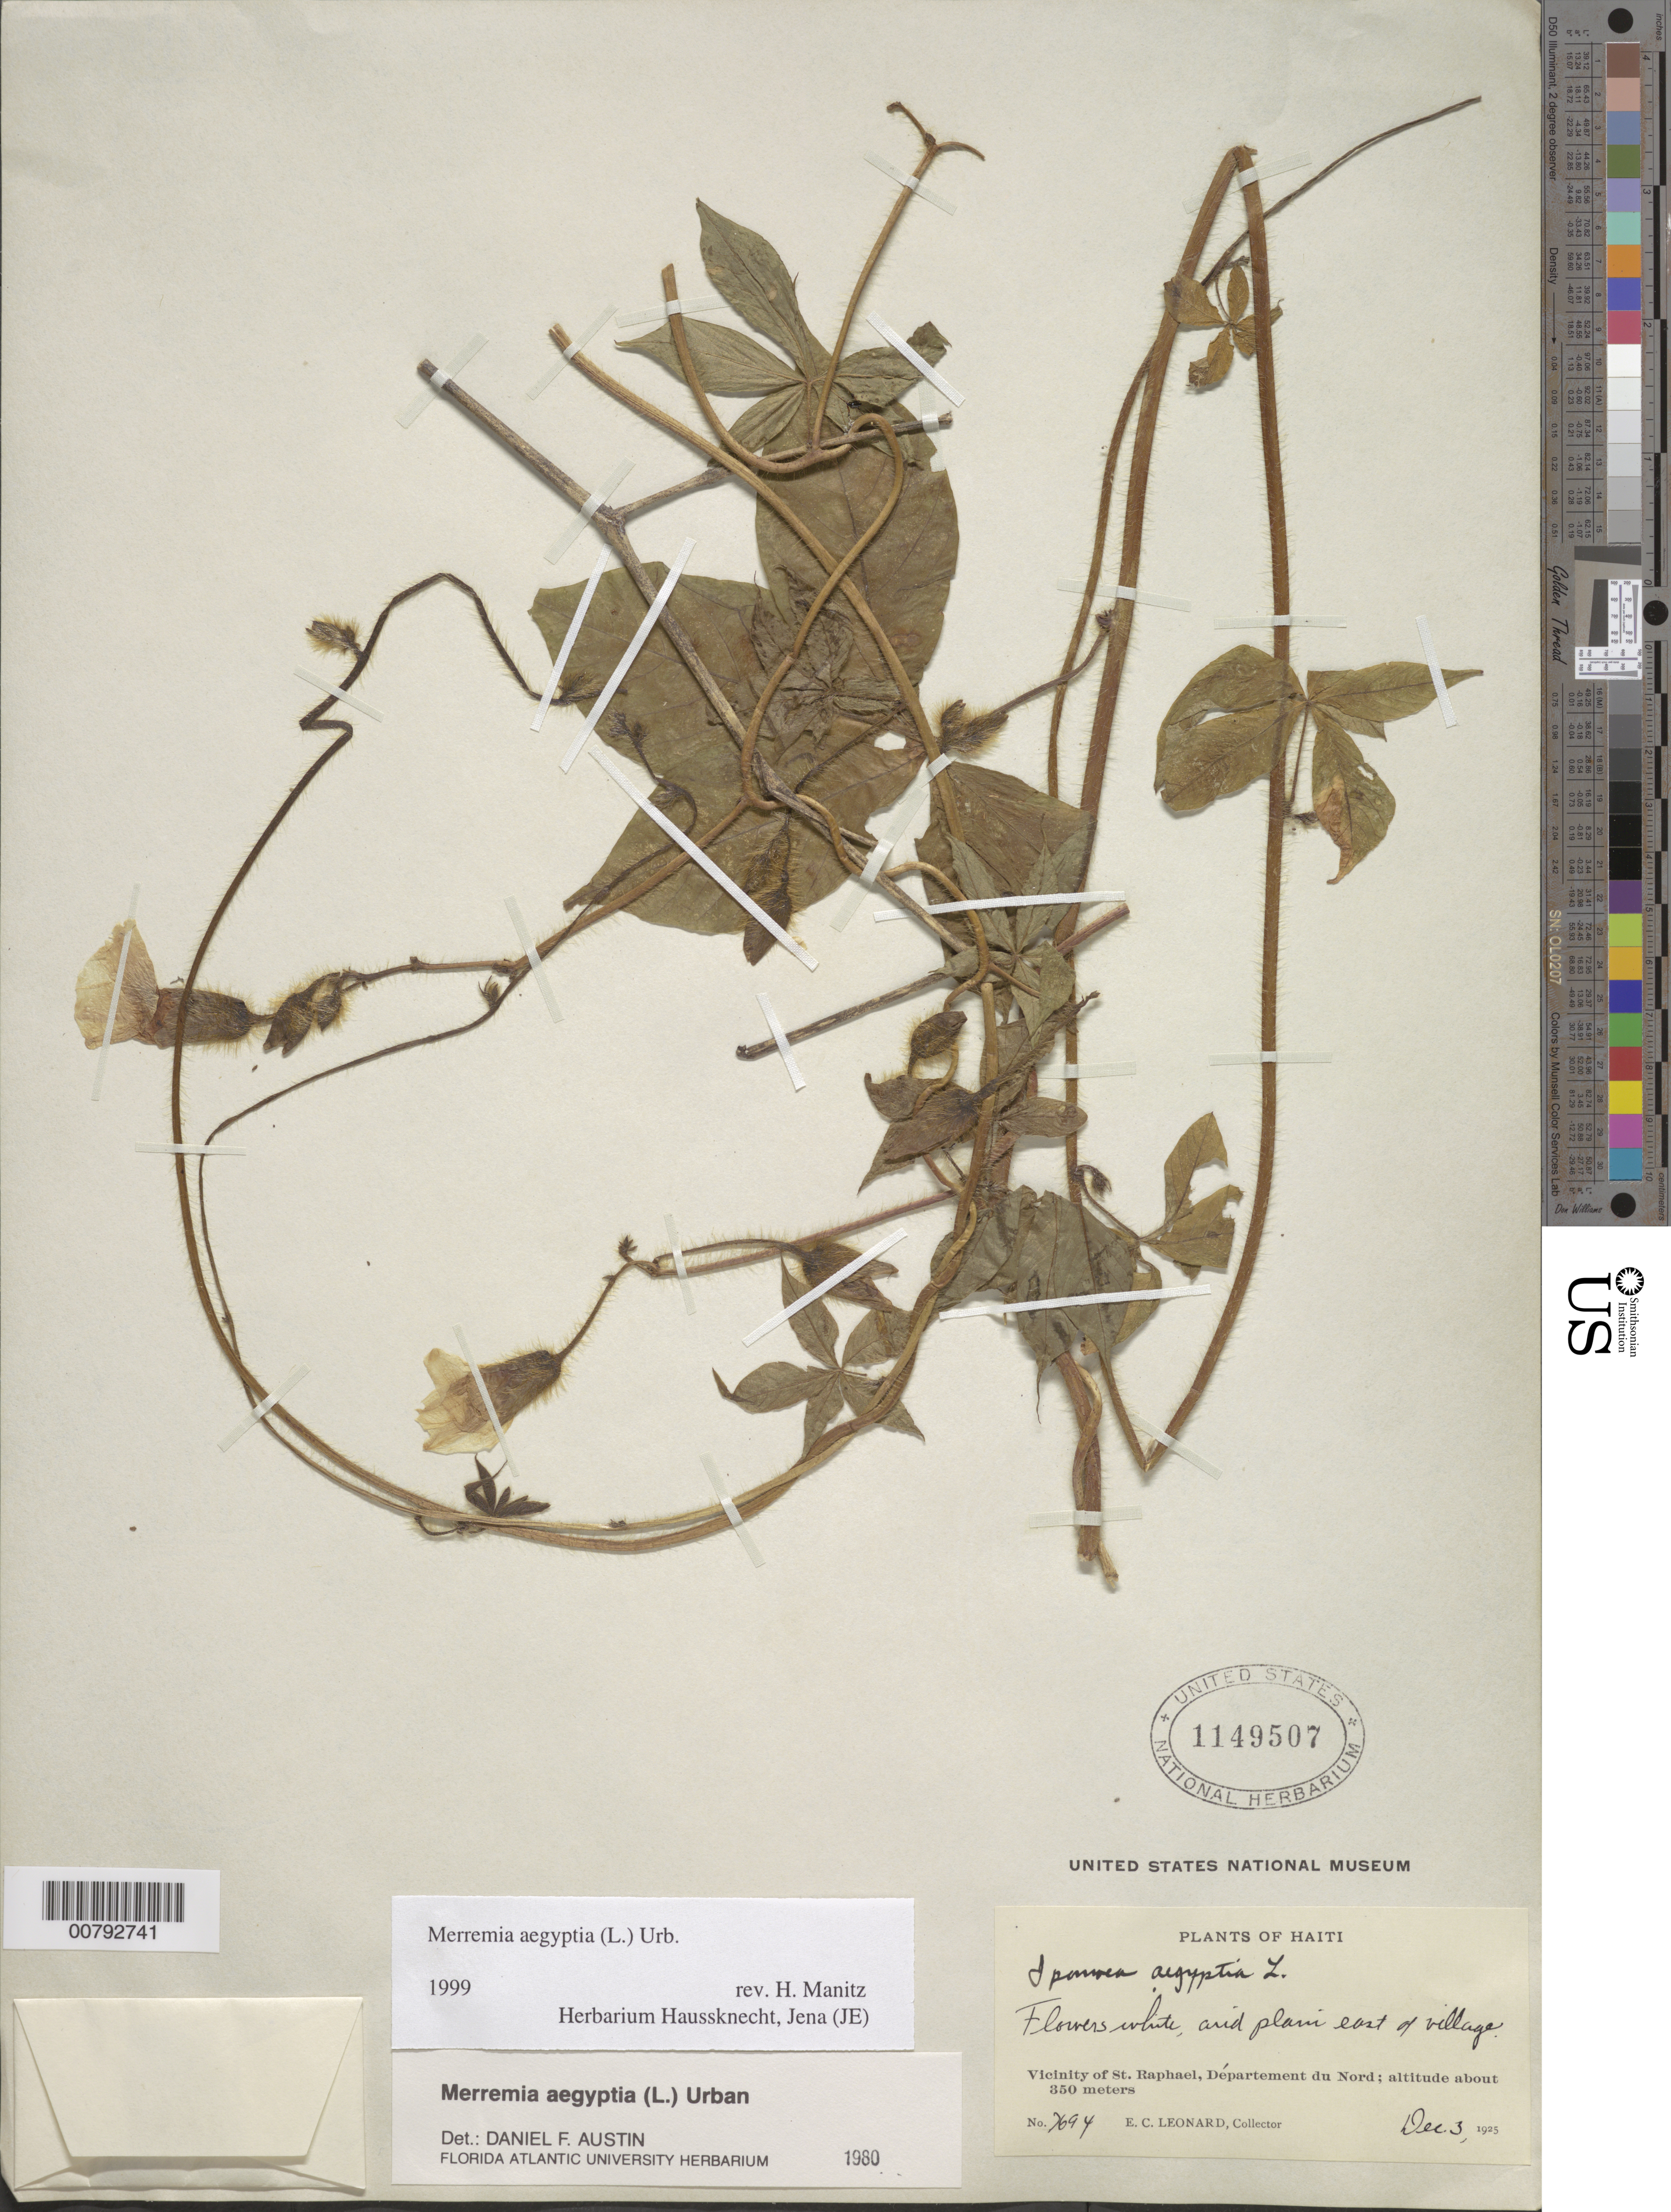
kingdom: Plantae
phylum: Tracheophyta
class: Magnoliopsida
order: Solanales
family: Convolvulaceae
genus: Distimake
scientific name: Distimake aegyptius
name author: (L.) A. R. Simões & Staples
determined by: Strong, Mark T., (BOT), Smithsonian Institution - National Museum of Natural History (UNITED STATES)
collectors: E. C. Leonard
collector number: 7694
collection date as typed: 03 Dec 1925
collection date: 1925-12-03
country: Haiti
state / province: Nord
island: Hispaniola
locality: Vicinity of St. Raphael, east of village.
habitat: Arid plain.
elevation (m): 350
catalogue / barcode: US 1149507